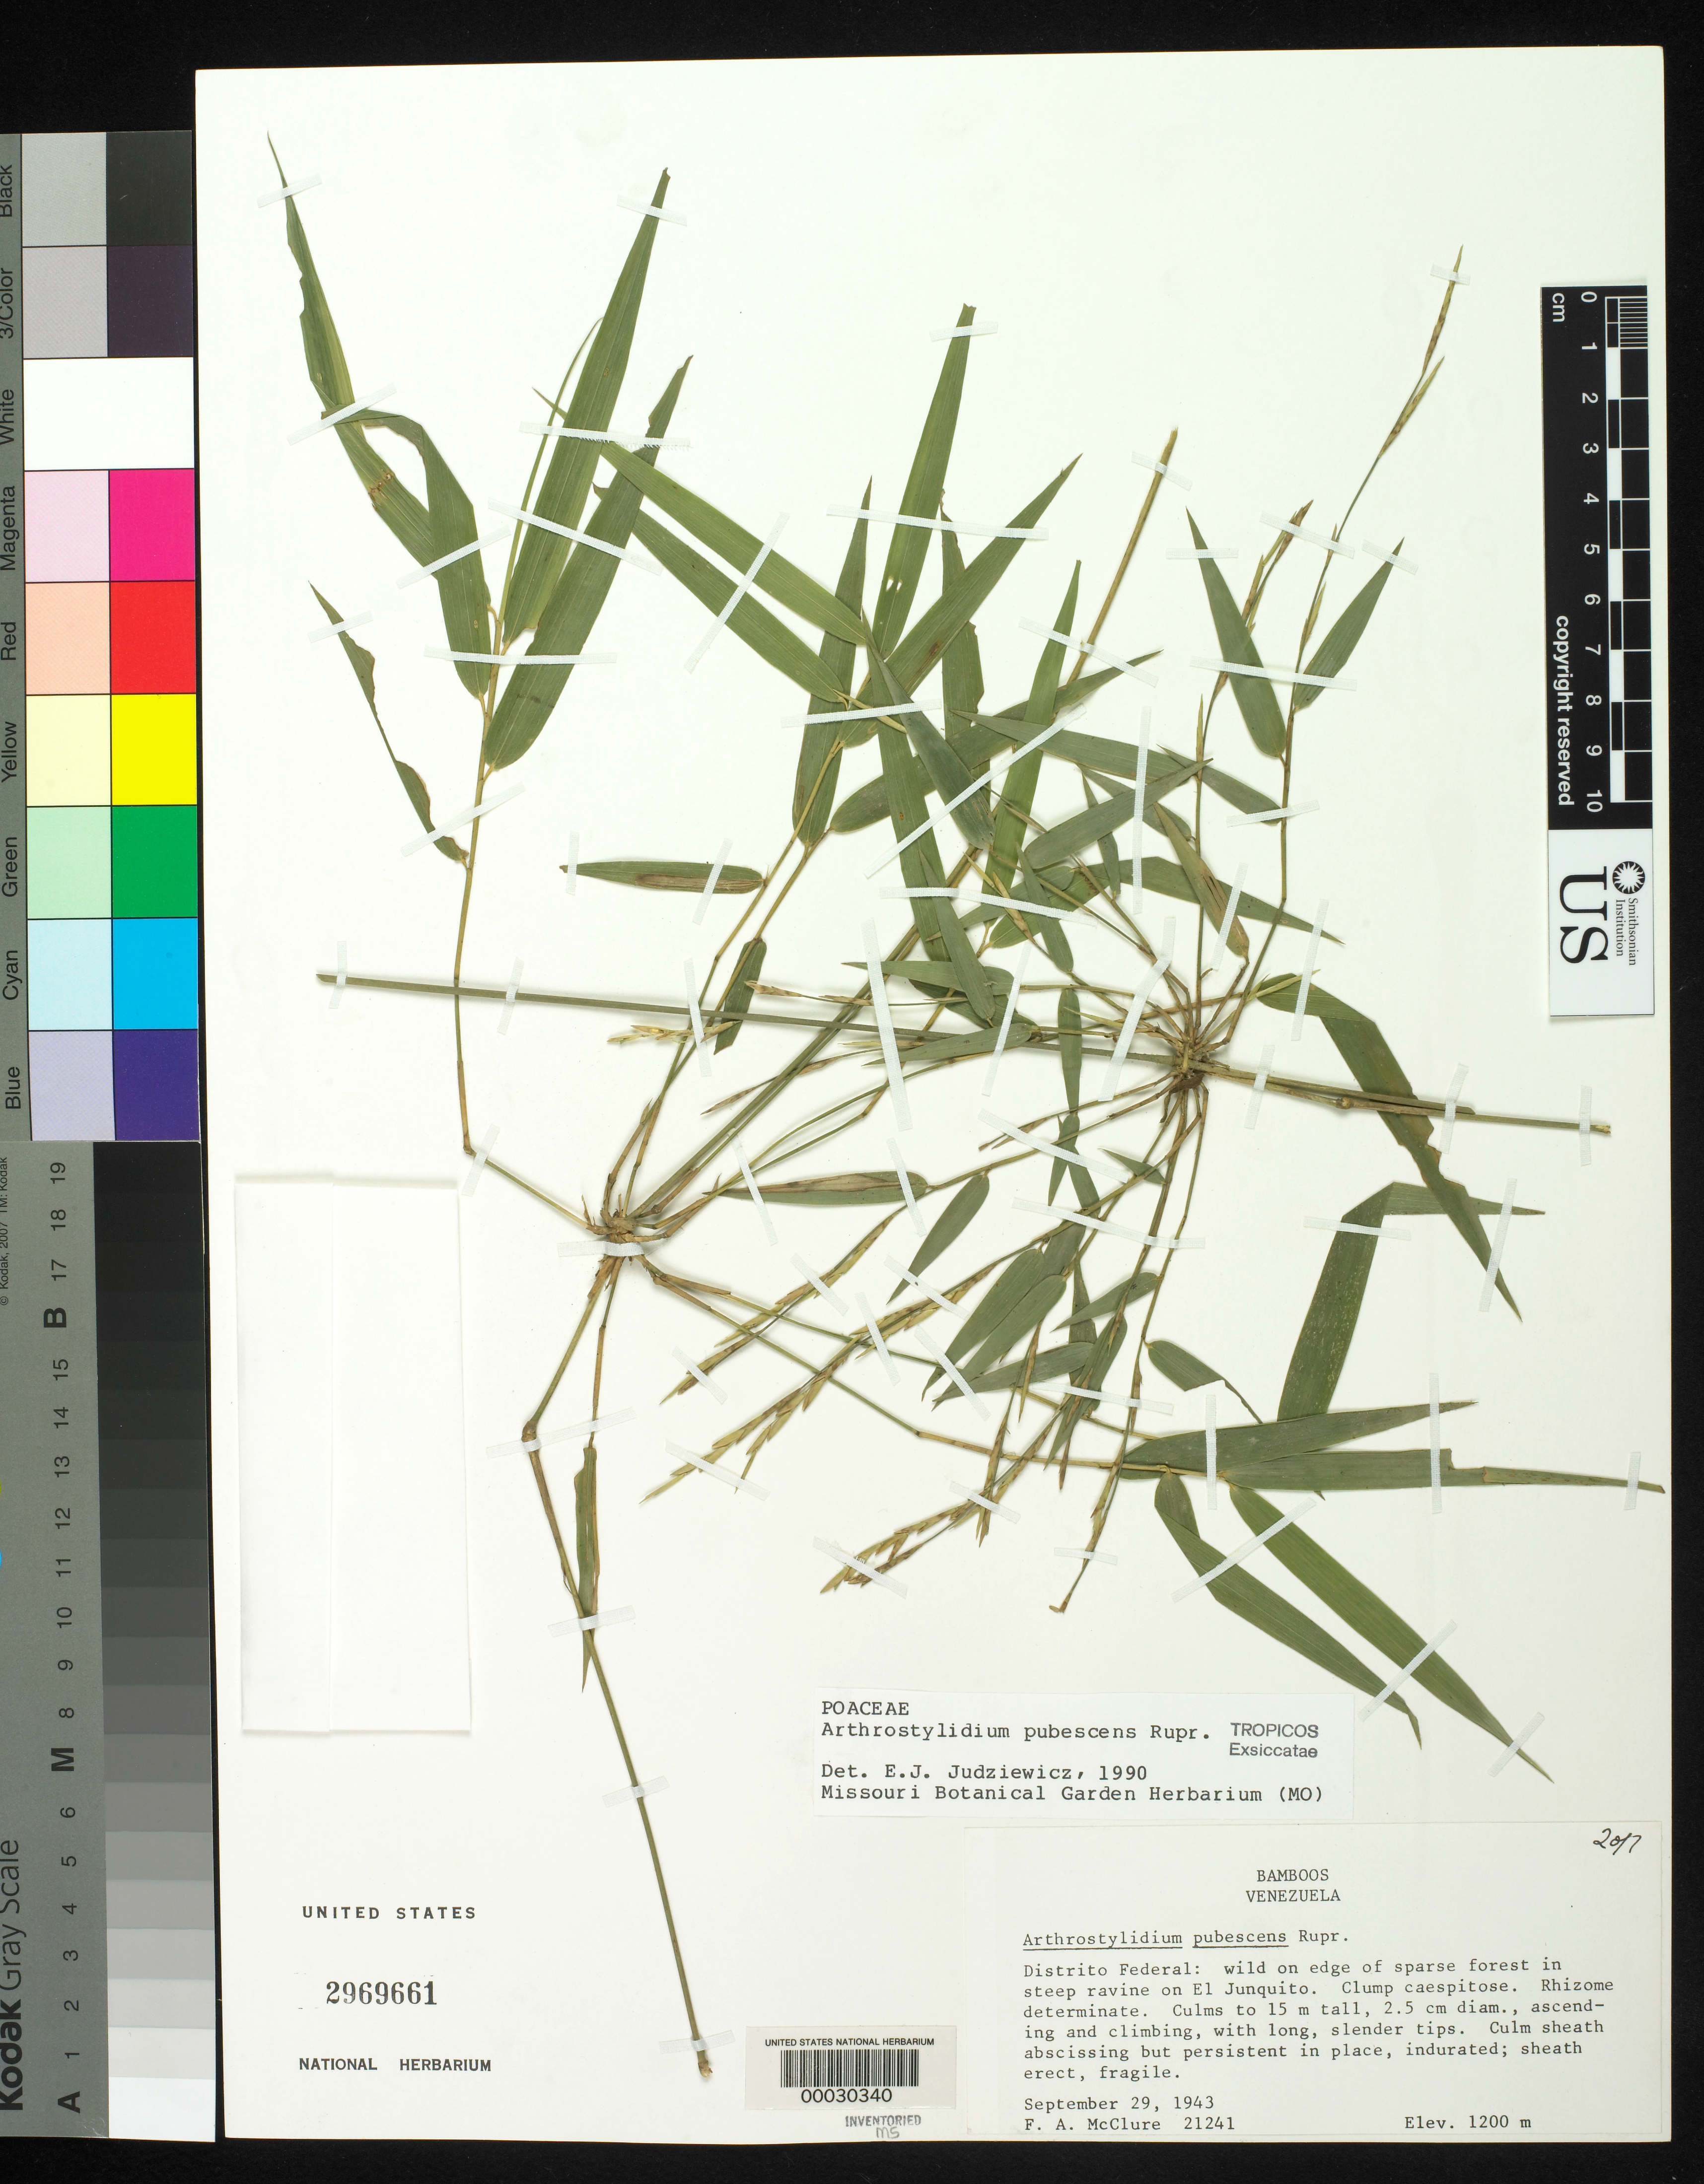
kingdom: Plantae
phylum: Tracheophyta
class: Liliopsida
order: Poales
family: Poaceae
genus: Arthrostylidium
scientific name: Arthrostylidium pubescens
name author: Rupr.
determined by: Judziewicz, E. J.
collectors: F. A. McClure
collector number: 21241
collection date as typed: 29 Sep 1943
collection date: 1943-09-29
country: Venezuela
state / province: Distrito Federal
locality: El junquito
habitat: On edge of sparse forest in steep ravine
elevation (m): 1200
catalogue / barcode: US 2969661